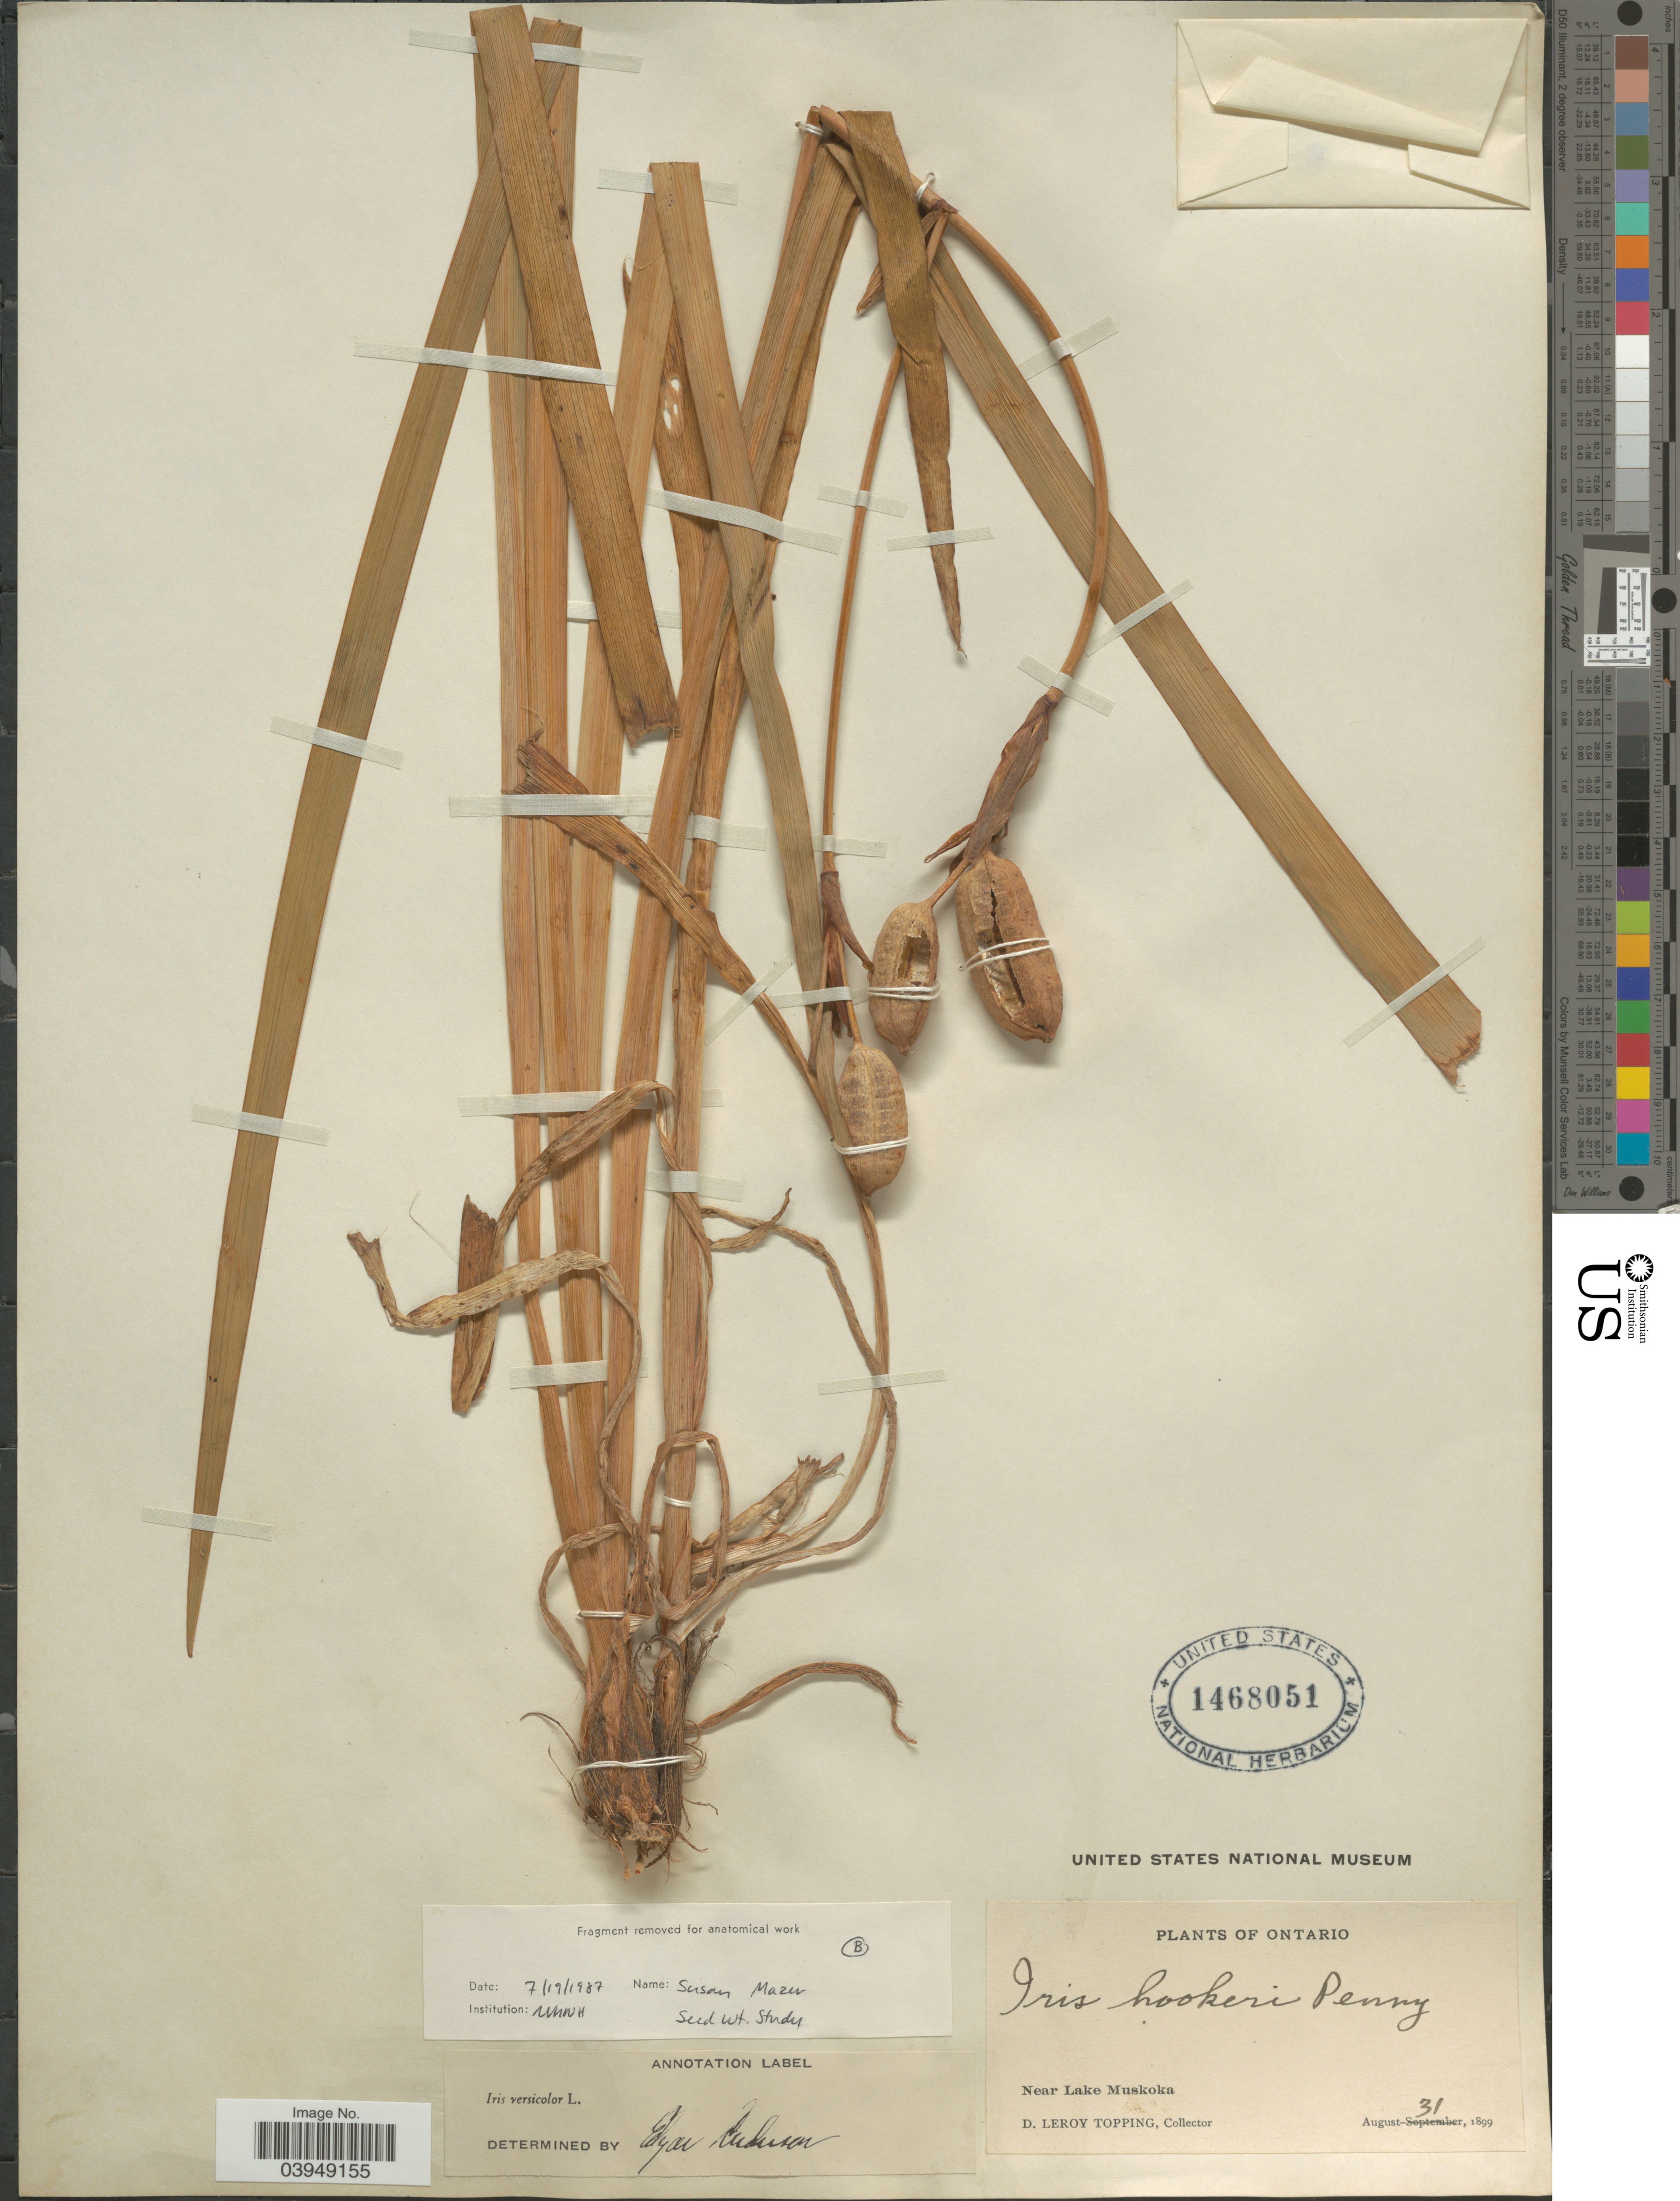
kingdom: Plantae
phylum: Tracheophyta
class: Liliopsida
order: Asparagales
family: Iridaceae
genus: Iris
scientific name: Iris versicolor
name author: L.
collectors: D. L. Topping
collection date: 1899-08-31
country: Canada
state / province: Ontario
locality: Near Lake Muskoka.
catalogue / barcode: US 1468051